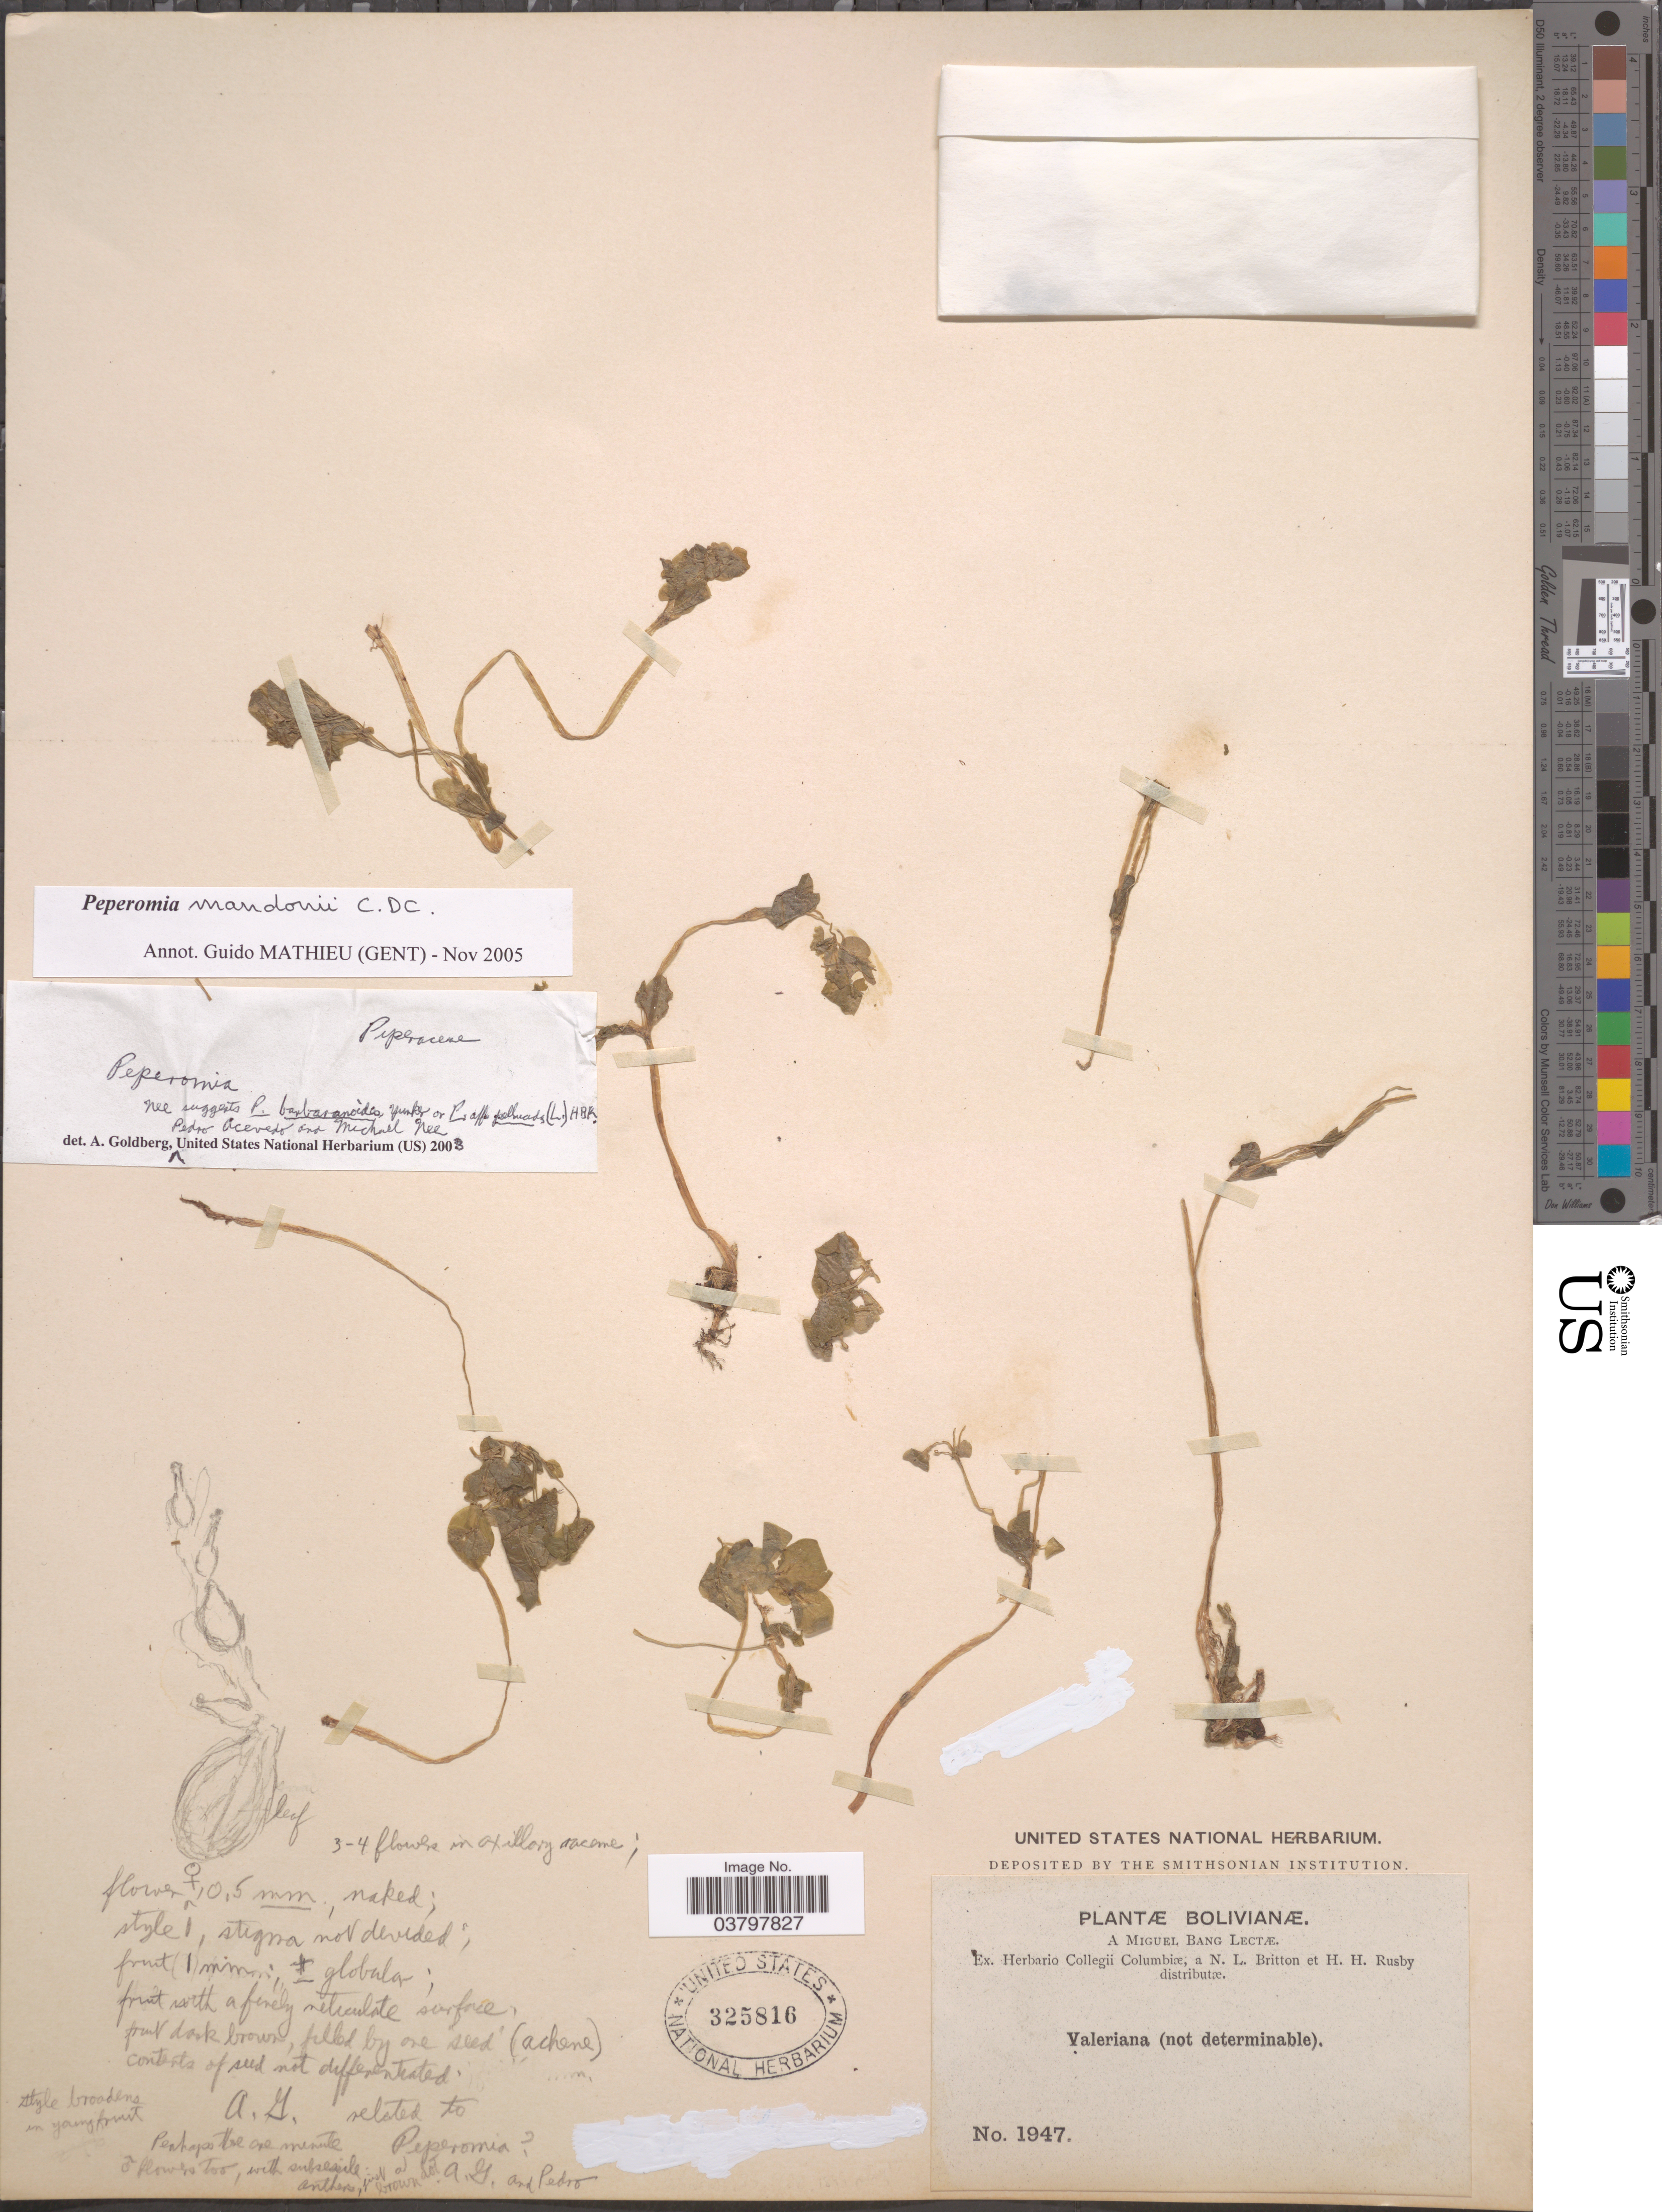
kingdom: Plantae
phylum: Tracheophyta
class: Magnoliopsida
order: Piperales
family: Piperaceae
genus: Peperomia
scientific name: Peperomia crystallina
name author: Ruiz & Pav.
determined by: Pino, Guillermo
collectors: M. Bang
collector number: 1947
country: Bolivia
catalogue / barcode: US 325816